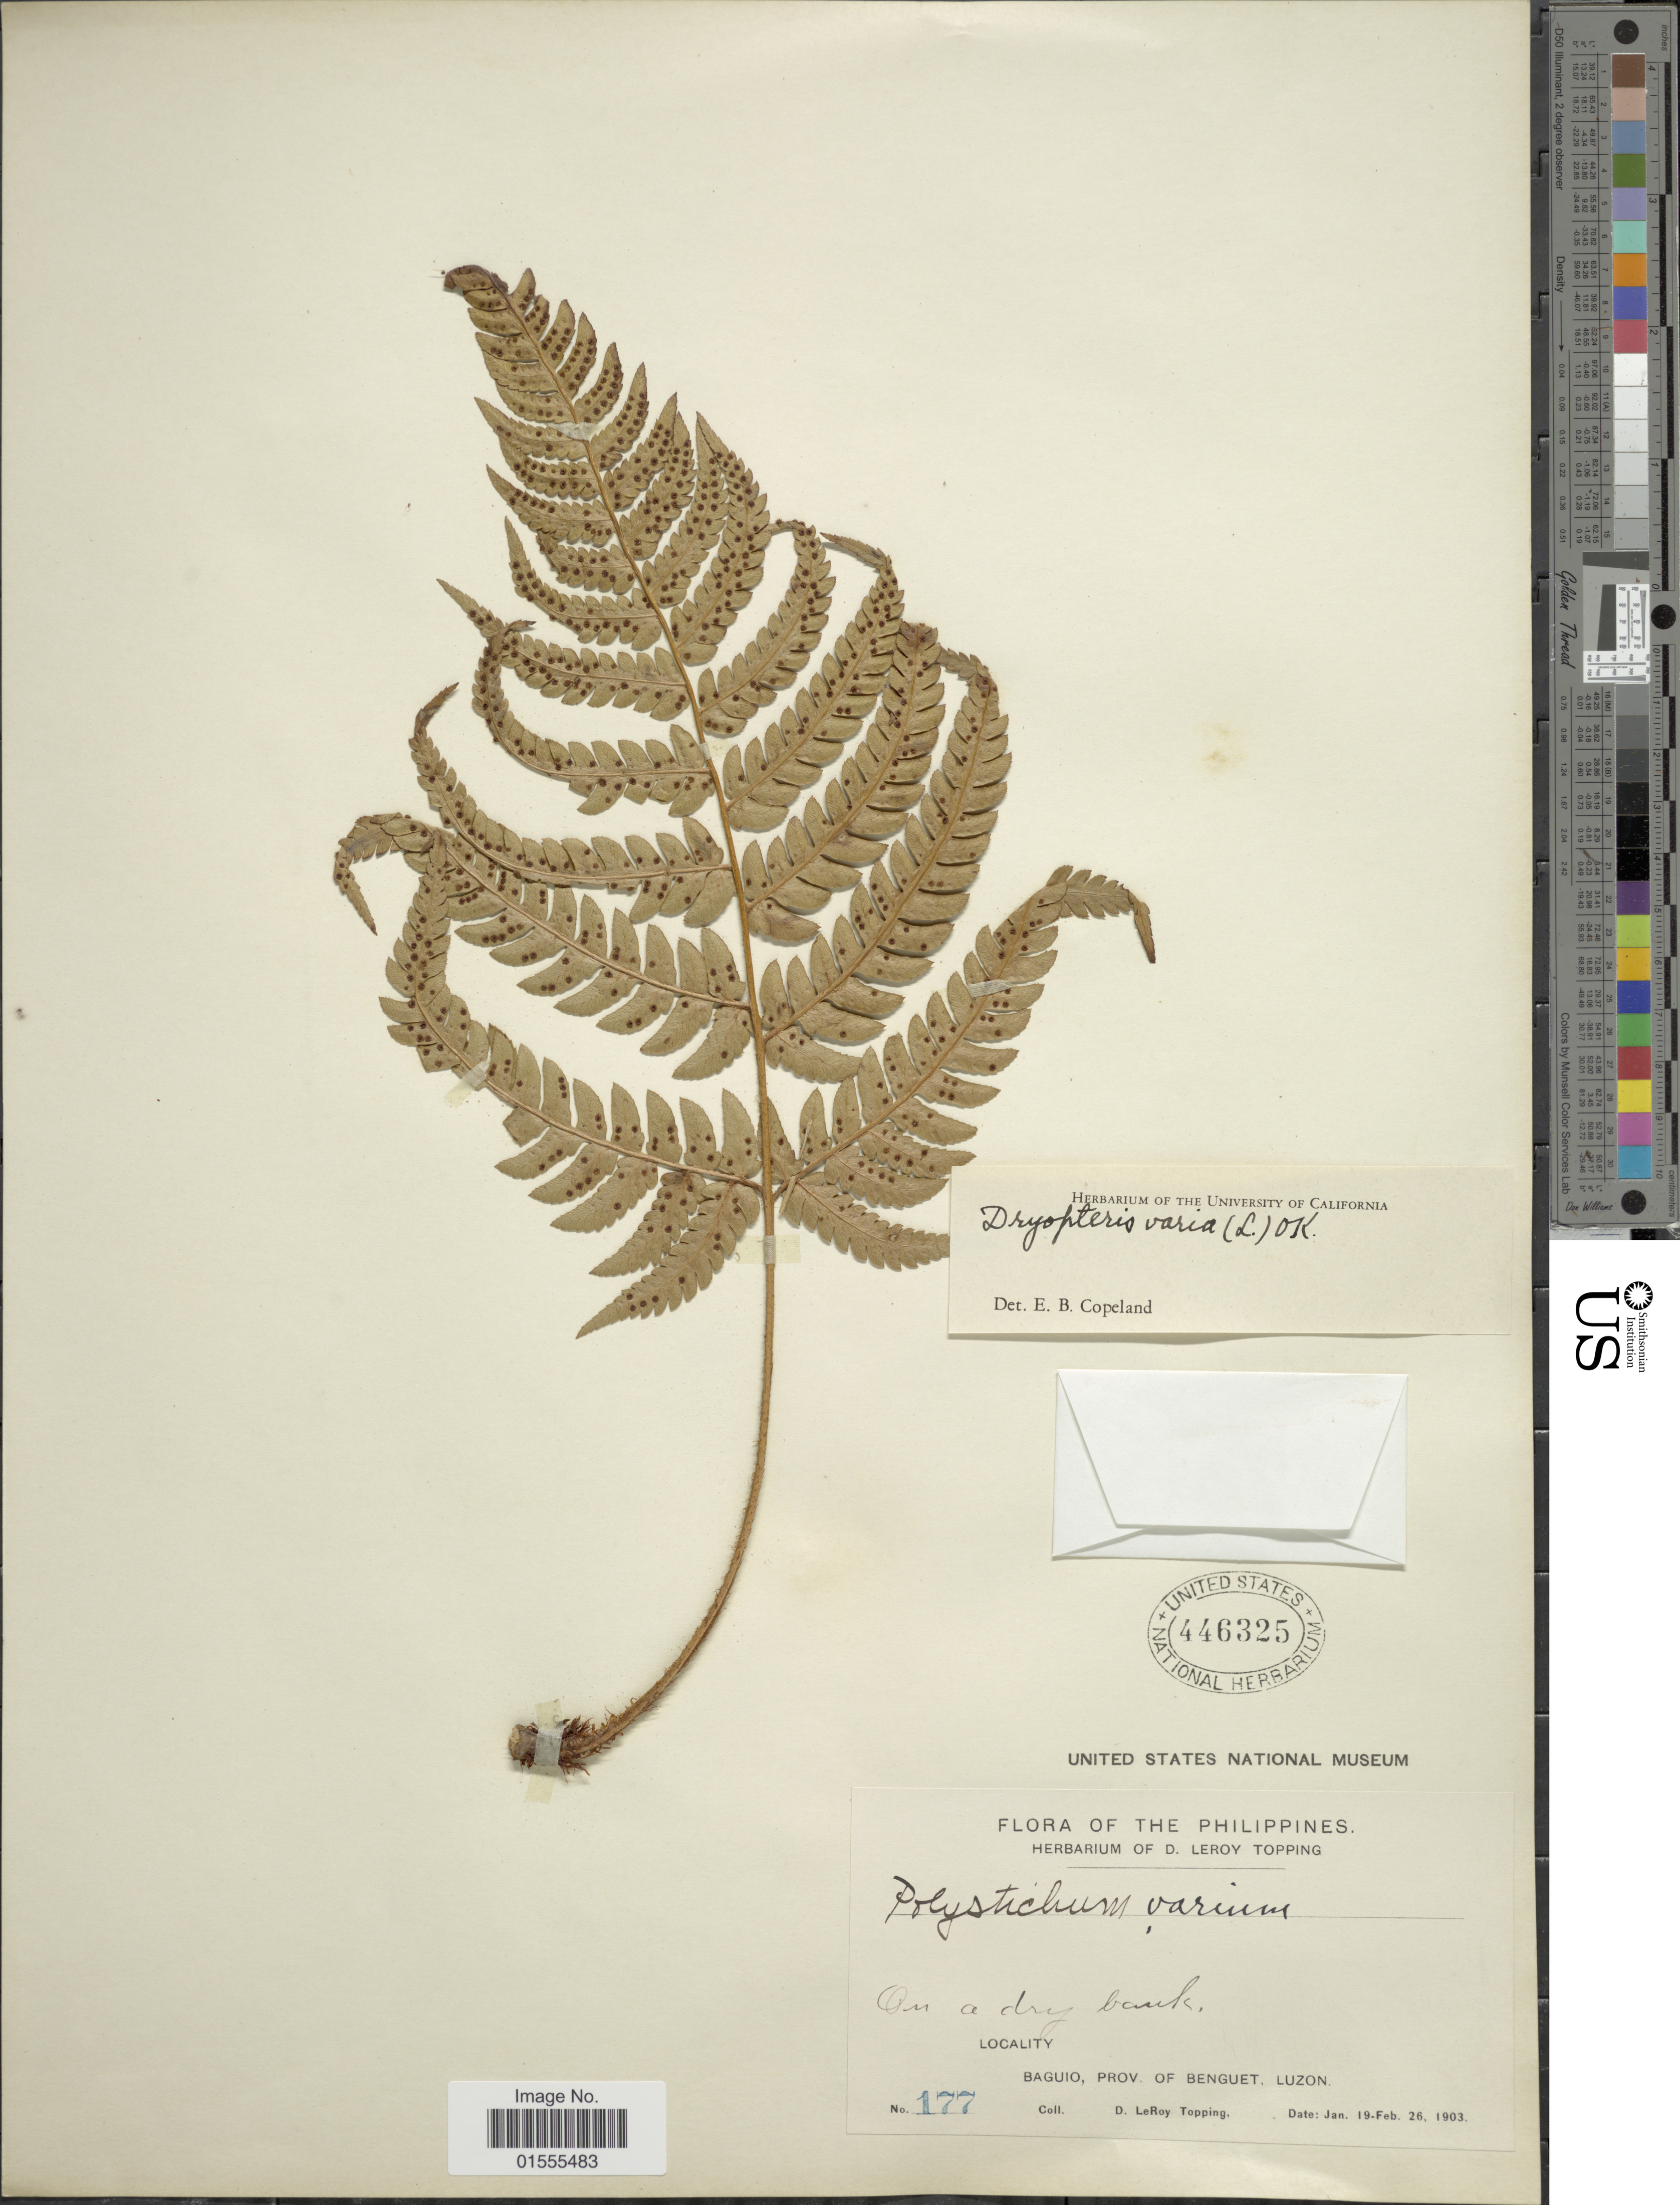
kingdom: Plantae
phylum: Tracheophyta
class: Polypodiopsida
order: Polypodiales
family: Dryopteridaceae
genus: Dryopteris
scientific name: Dryopteris varia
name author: (L.) Kuntze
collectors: D. L. Topping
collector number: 177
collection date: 1903-01-19/1903-02-26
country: Philippines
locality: Baguio, Prov. of Benguet, Luzon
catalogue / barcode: US 446325